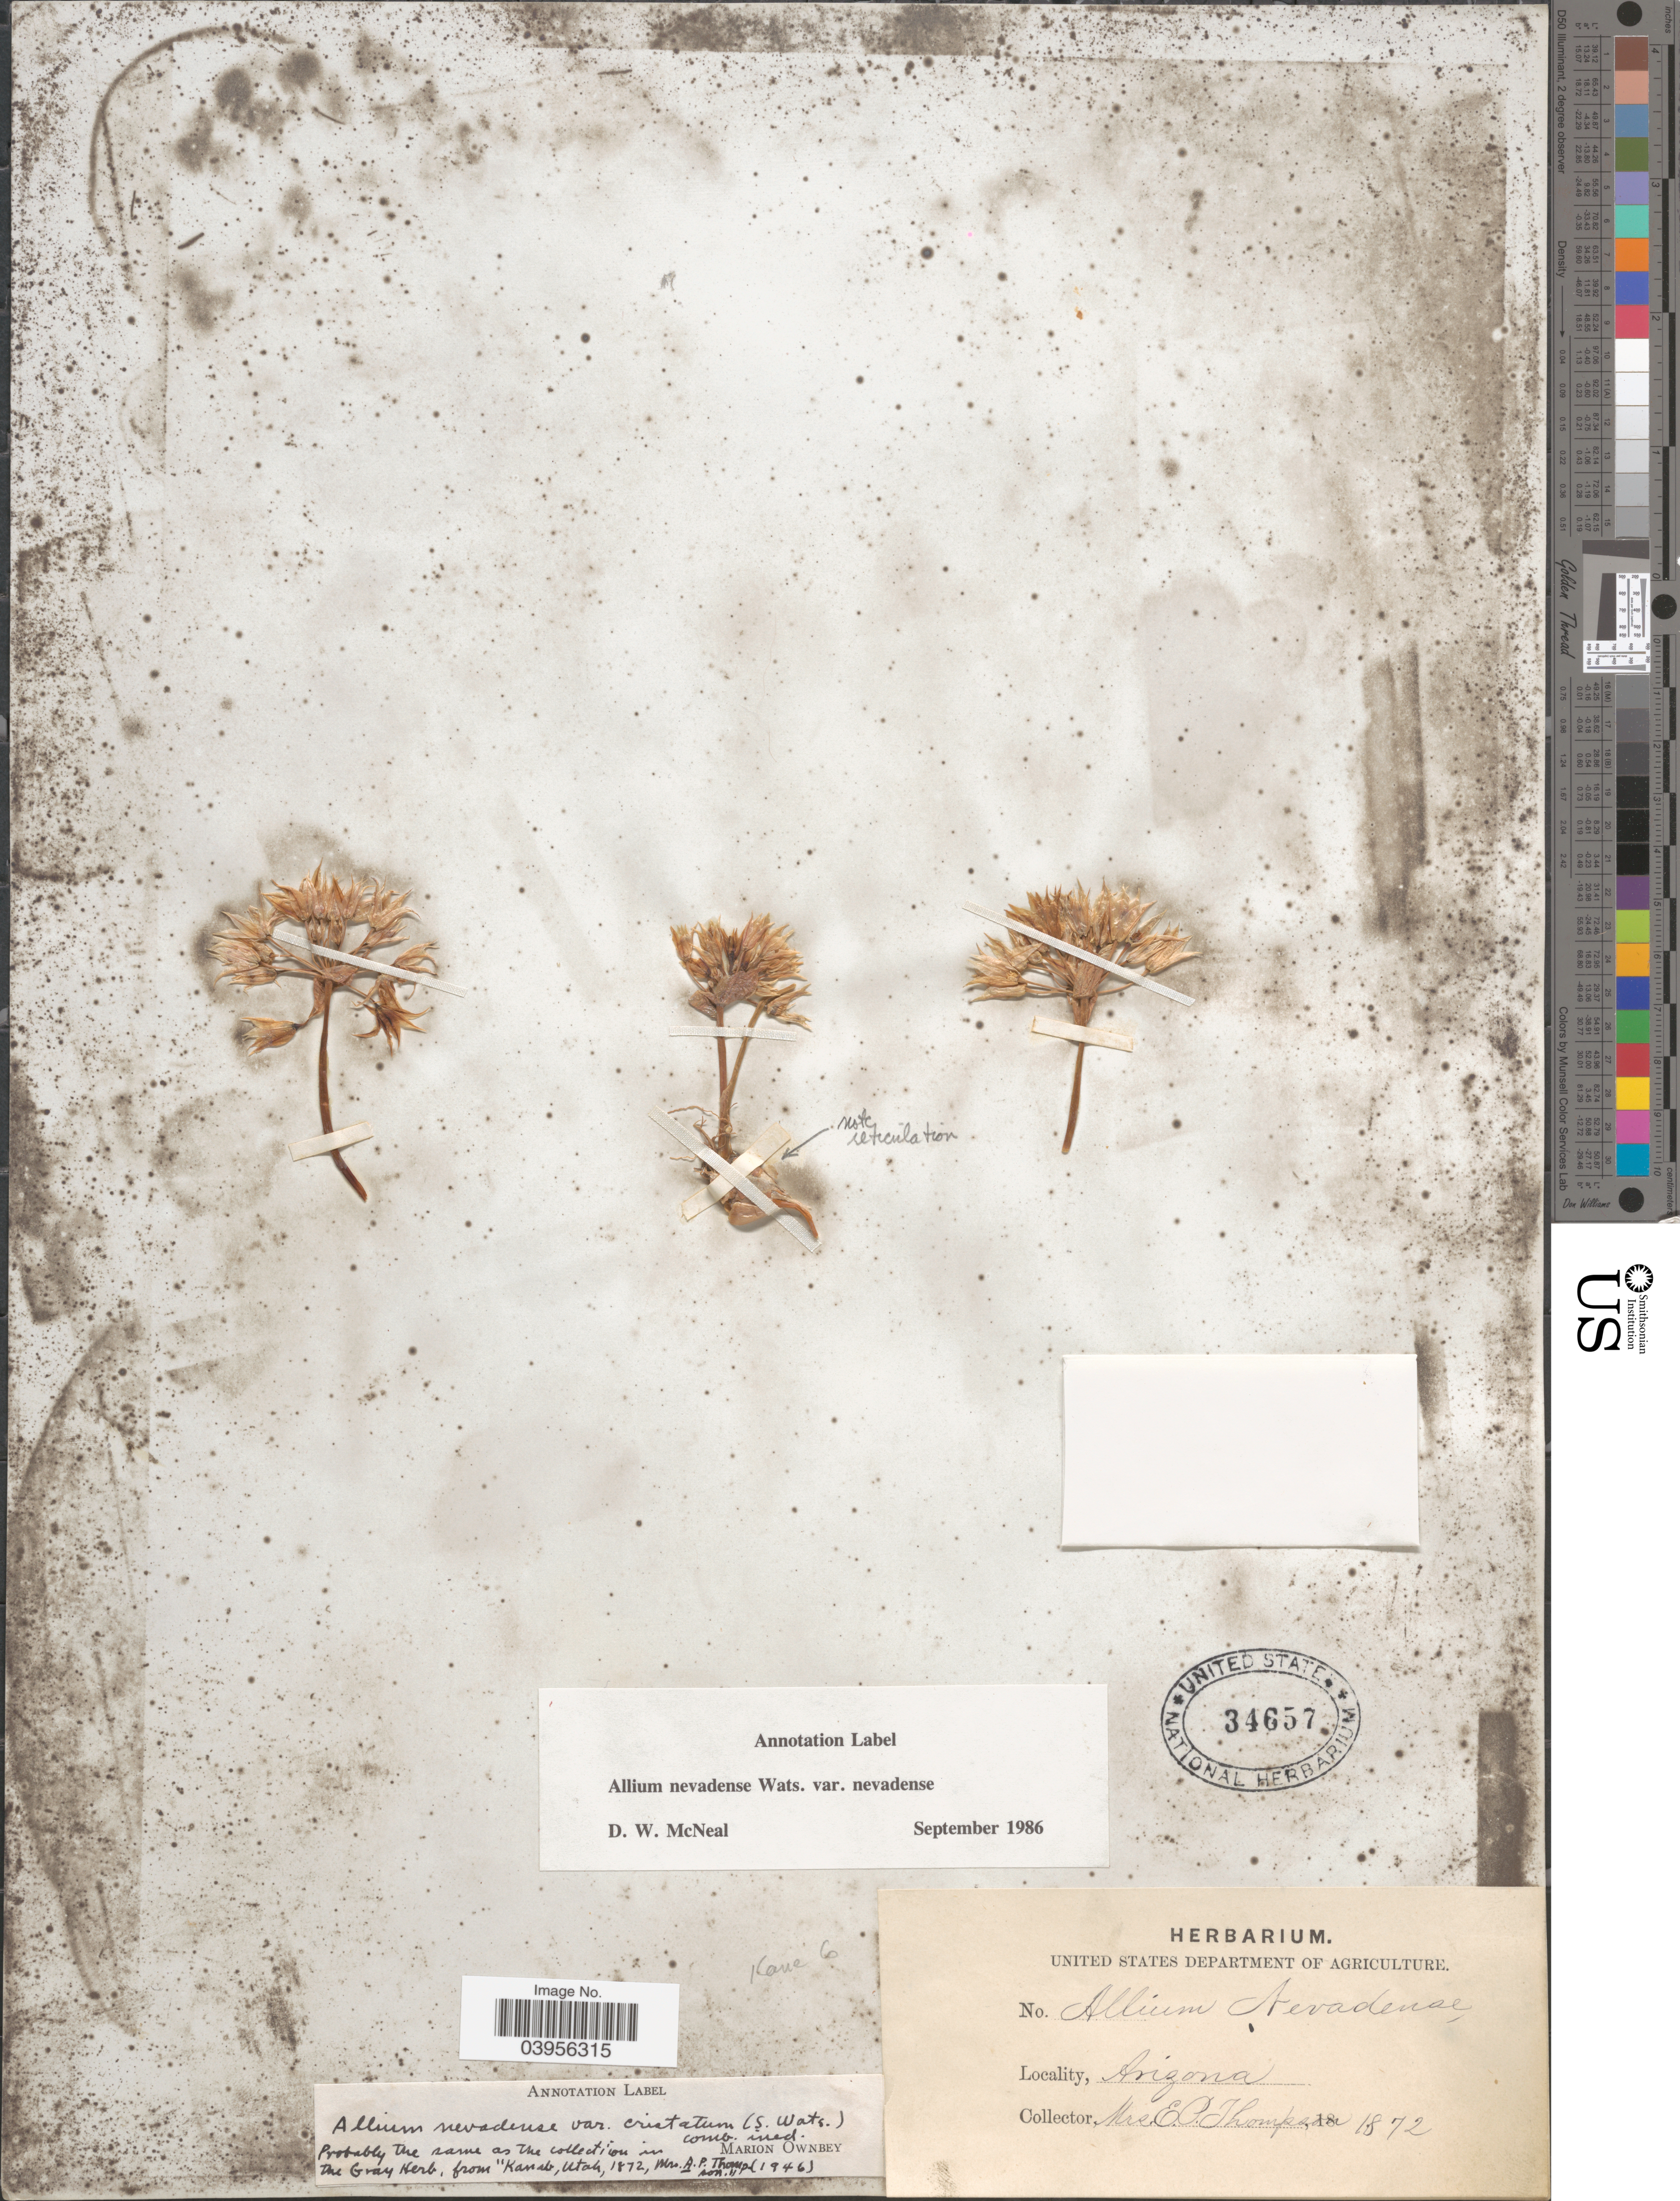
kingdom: Plantae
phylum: Tracheophyta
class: Liliopsida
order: Asparagales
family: Amaryllidaceae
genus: Allium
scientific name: Allium nevadense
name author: S. Watson in C. King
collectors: E. P. Thompson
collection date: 1872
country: United States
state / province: Arizona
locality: Kane Co.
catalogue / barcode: US 34657